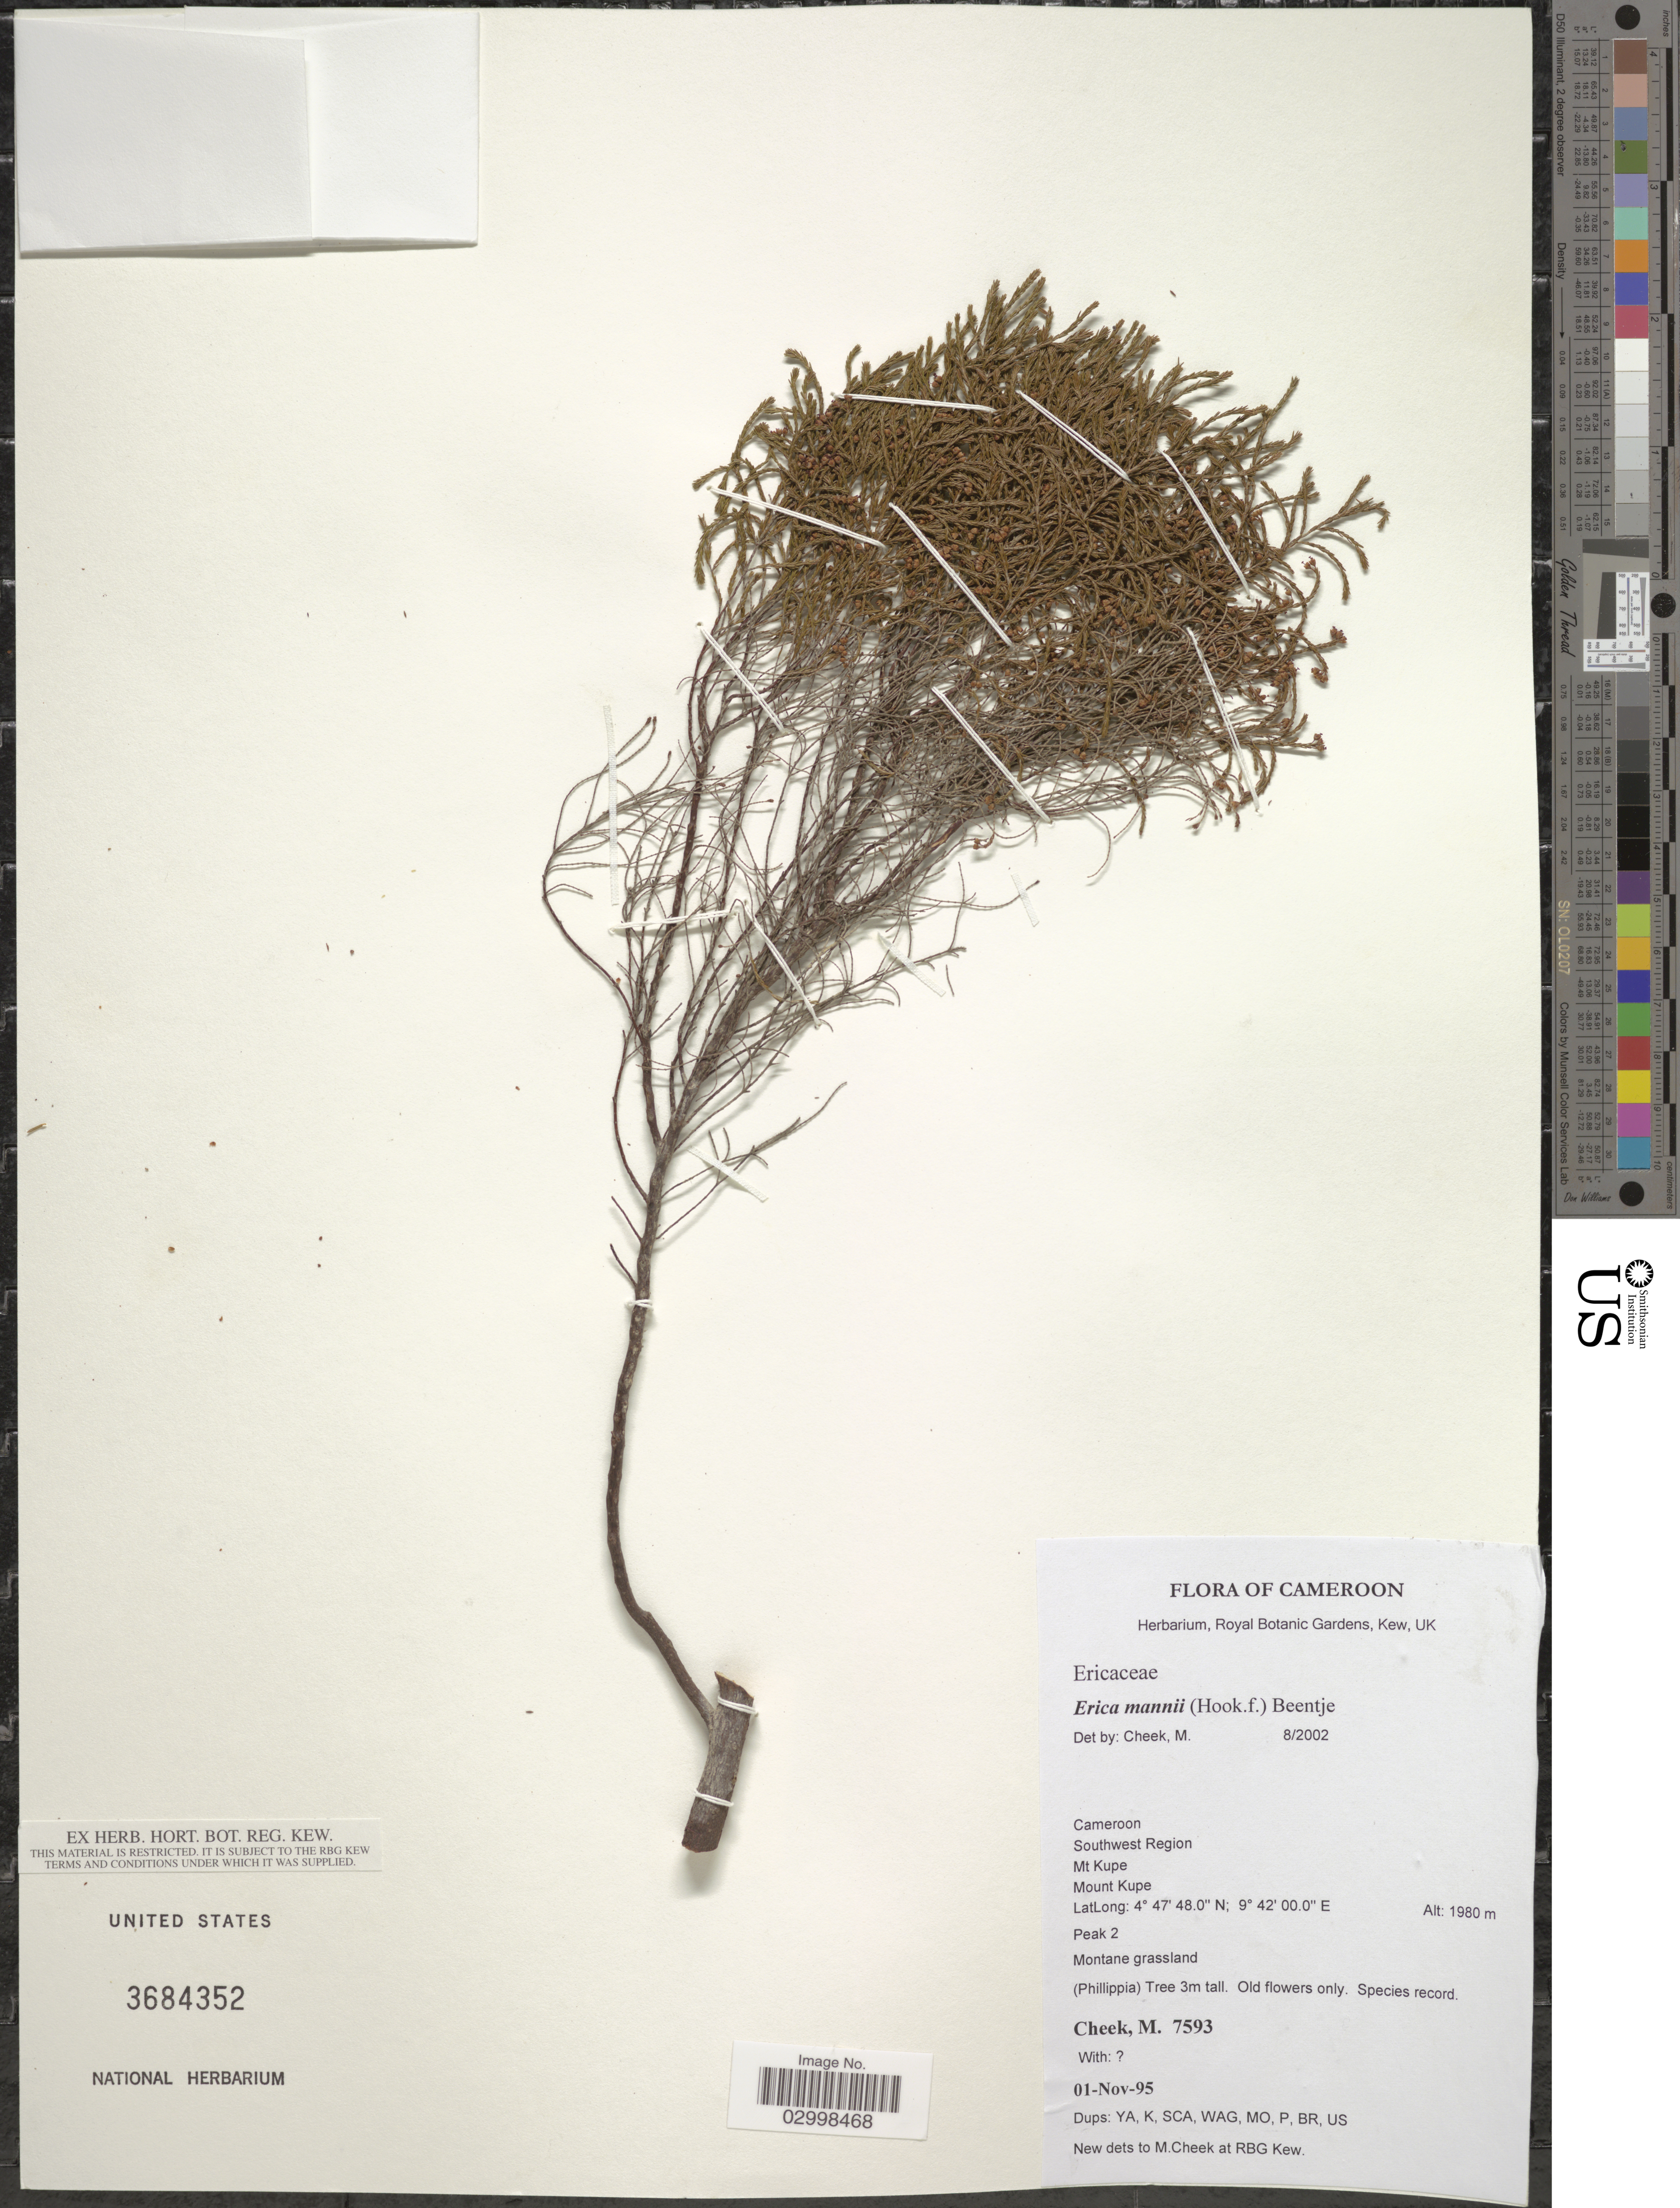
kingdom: Plantae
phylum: Tracheophyta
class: Magnoliopsida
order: Ericales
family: Ericaceae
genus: Erica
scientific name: Erica mannii subsp. mannii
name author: (Hook. f.) Beentje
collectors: M. Cheek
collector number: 7593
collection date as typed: Transcribed d/m/y: 1/11/95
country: Cameroon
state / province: Sud-Ouest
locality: Southwest Region, Mt. Kupe, Mount Kupe. Peak 2.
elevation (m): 1980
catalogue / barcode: US 3684352